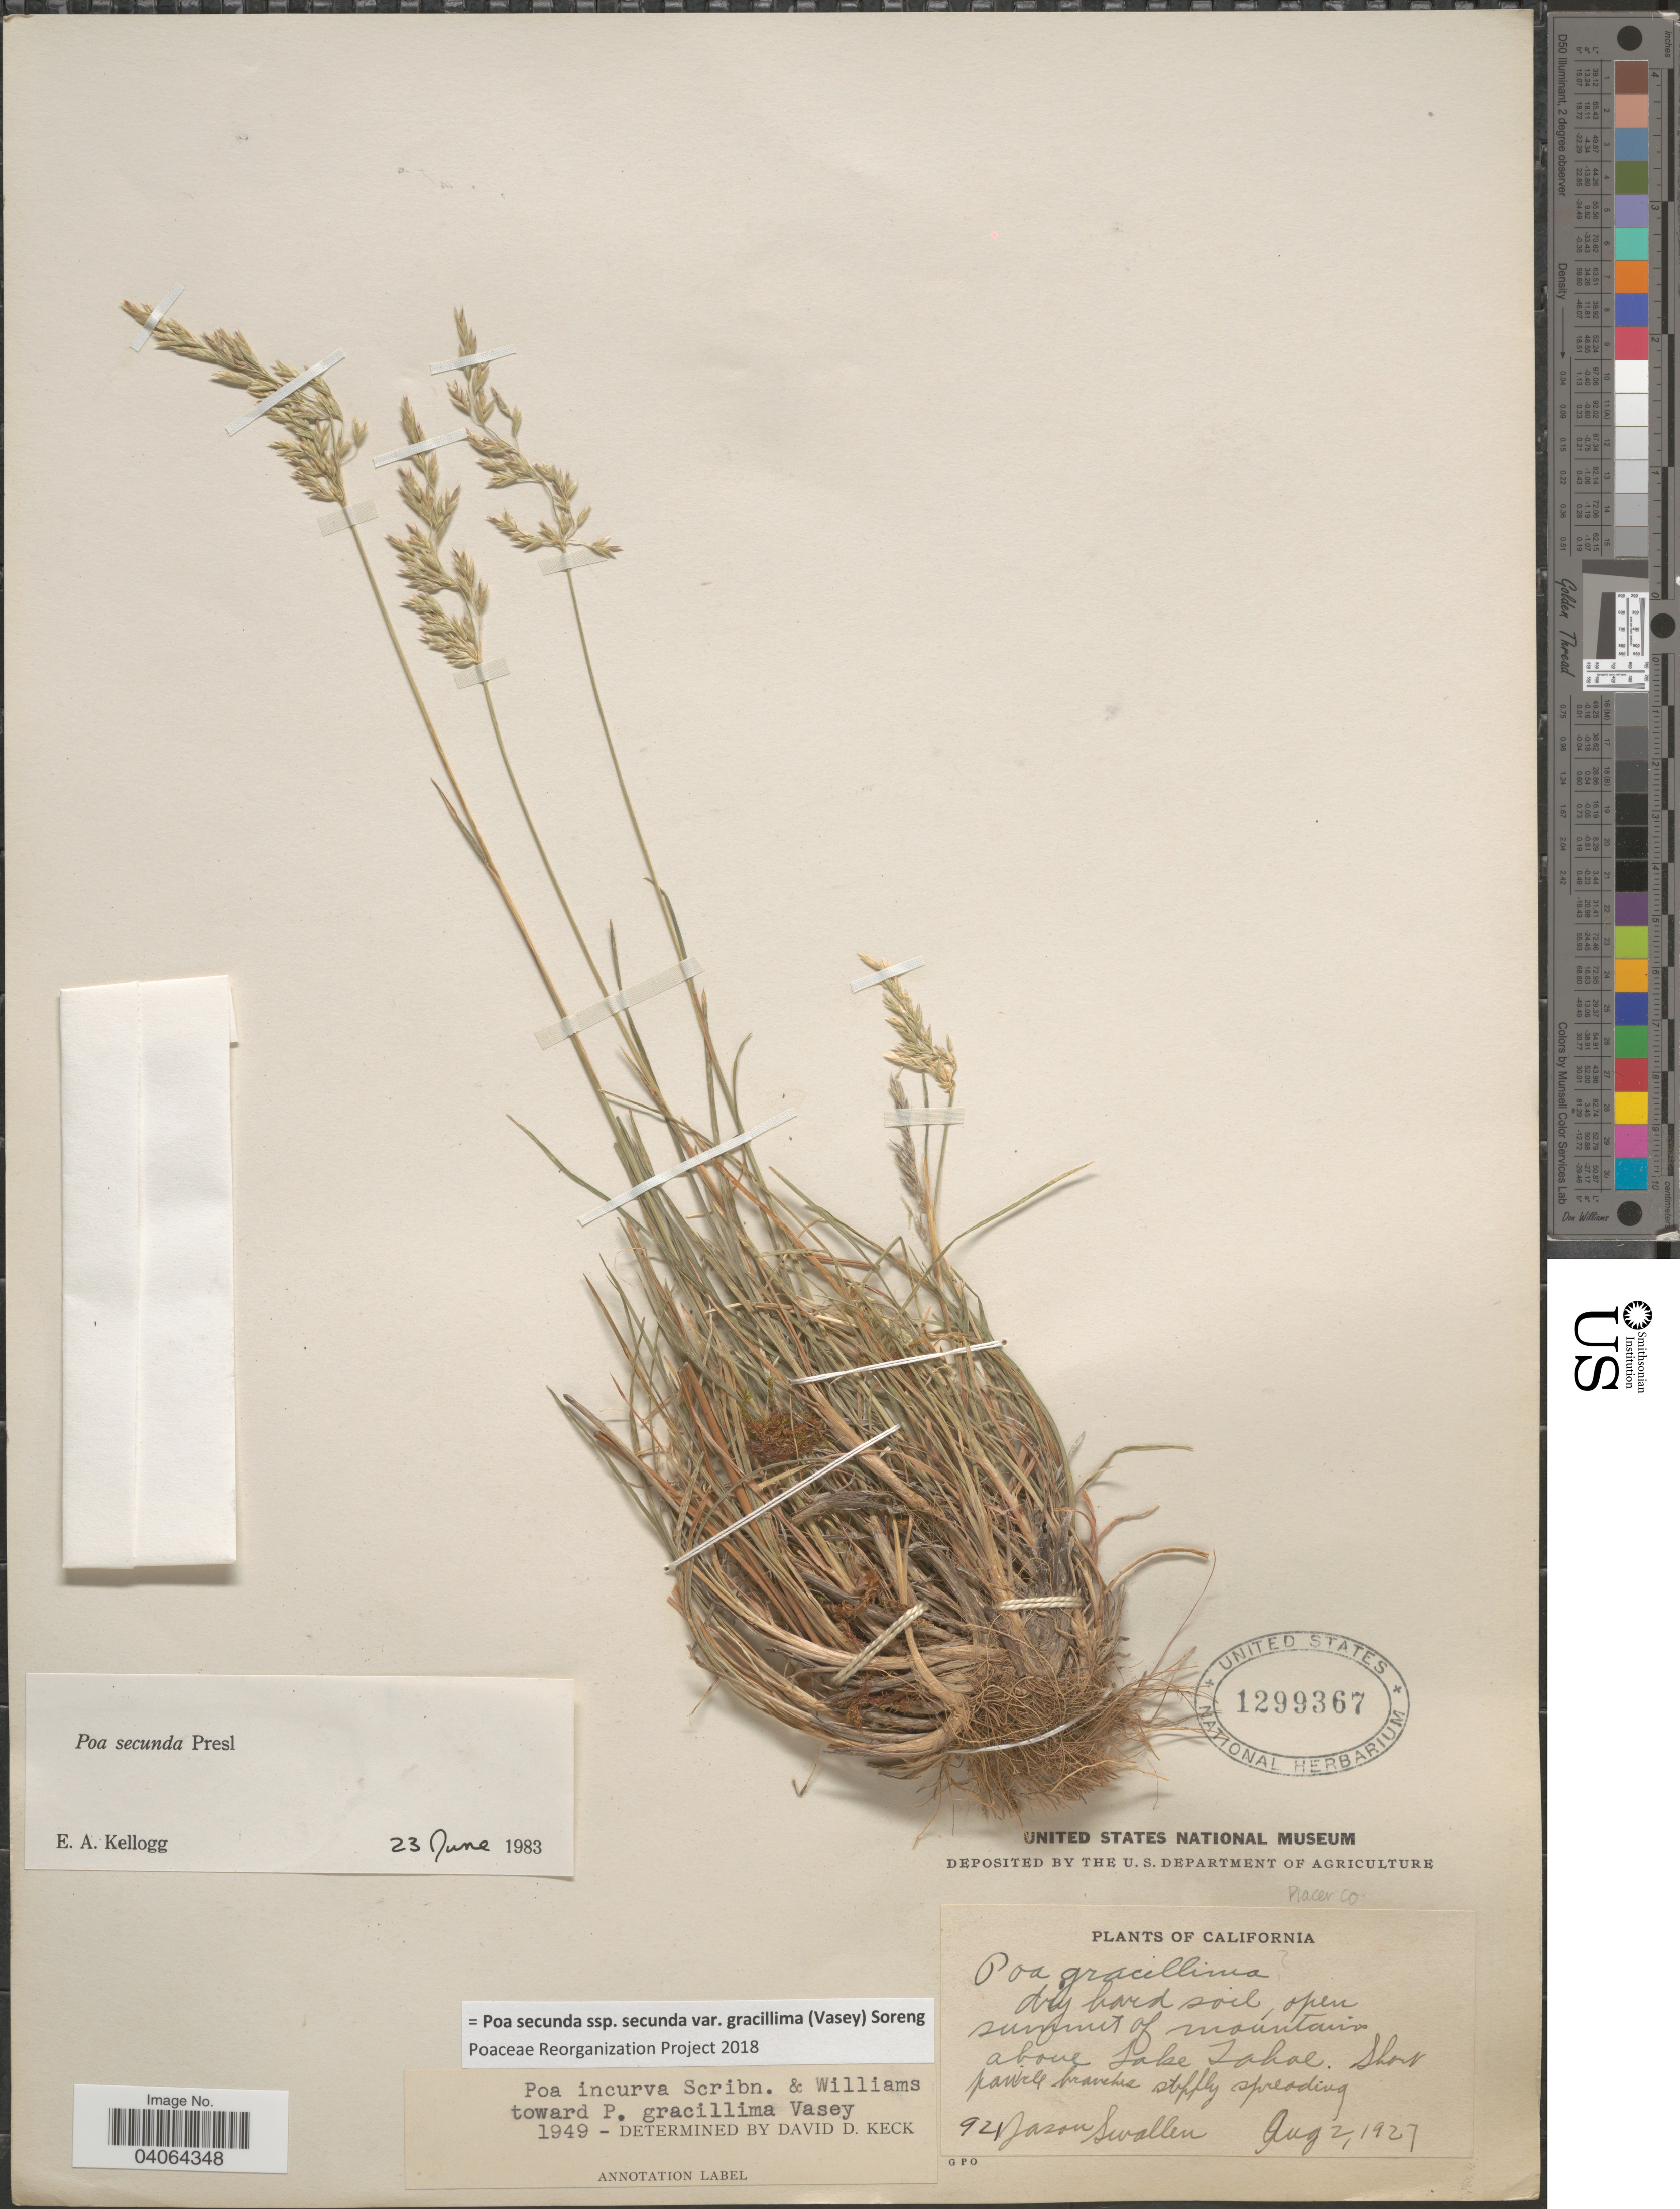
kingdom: Plantae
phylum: Tracheophyta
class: Liliopsida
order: Poales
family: Poaceae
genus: Poa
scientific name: Poa secunda subsp. secunda var. gracillima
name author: (Vasey) Soreng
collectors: J. R. Swallen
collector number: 921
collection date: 1927-08-02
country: United States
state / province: California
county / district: Placer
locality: Placer Co. Dry hard soil, open summit of mountain above Lake Tahoe.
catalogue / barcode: US 1299367